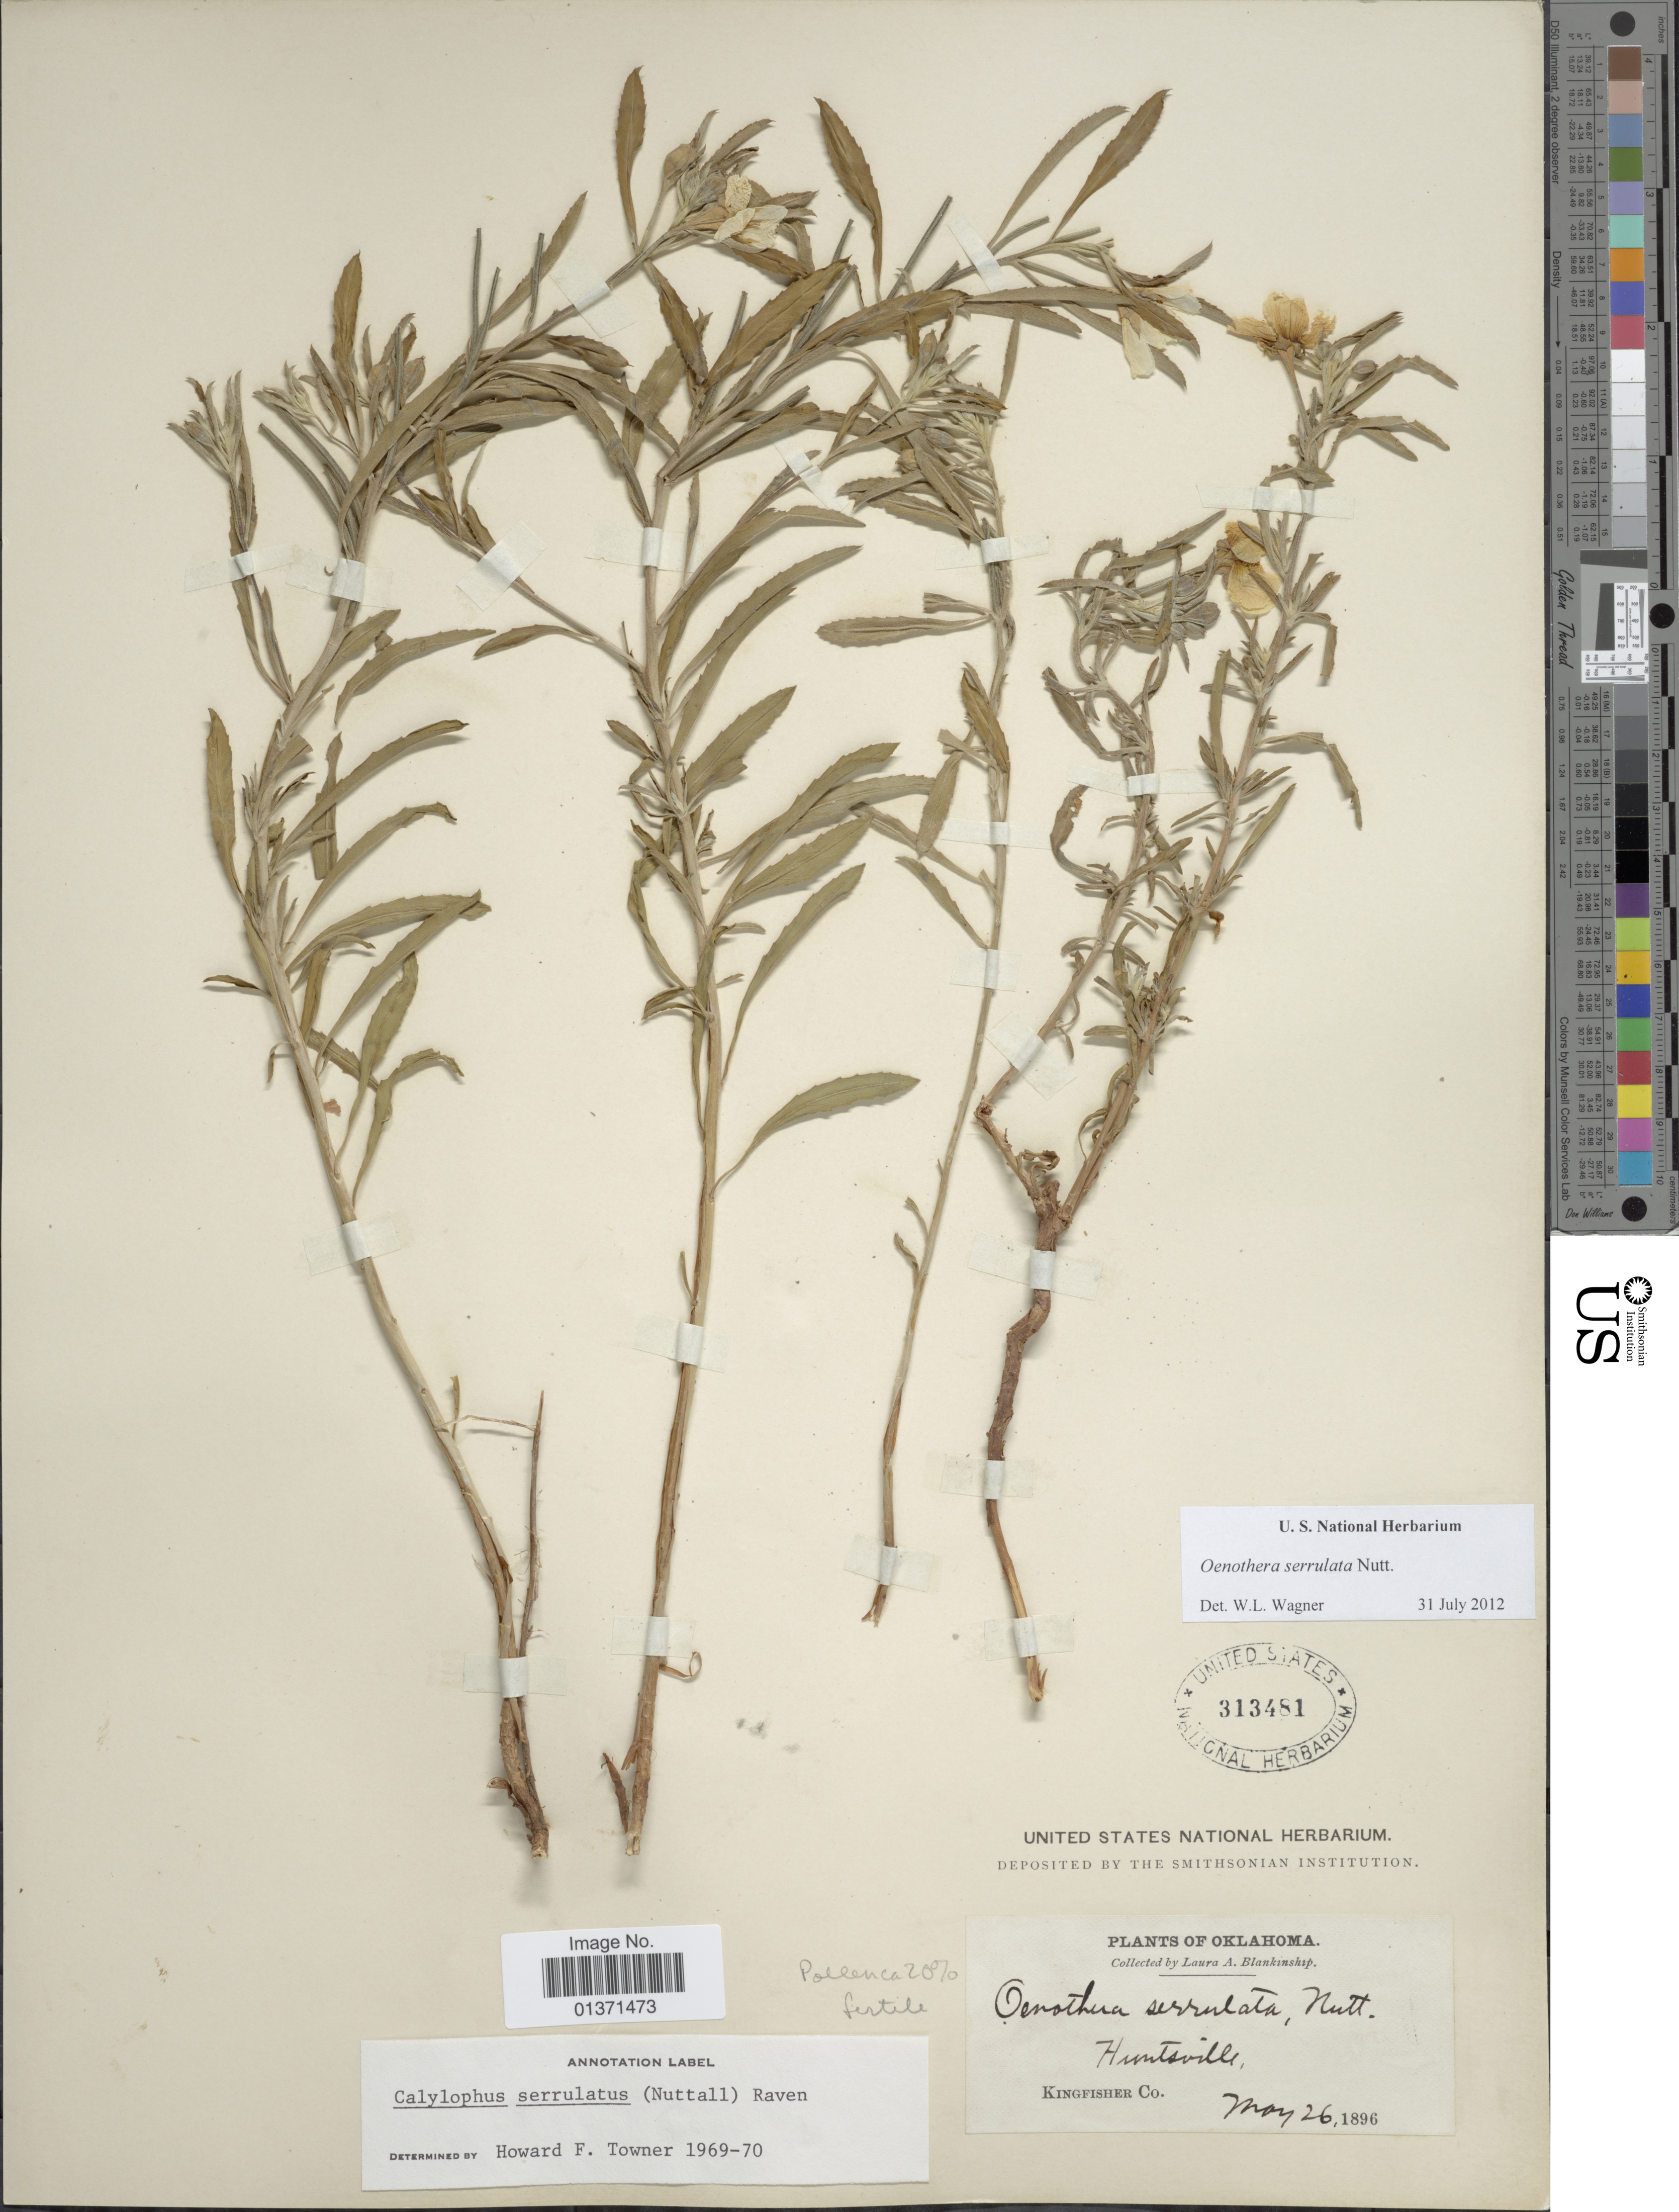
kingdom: Plantae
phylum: Tracheophyta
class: Magnoliopsida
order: Myrtales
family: Onagraceae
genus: Oenothera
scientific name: Oenothera serrulata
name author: Nutt.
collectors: L. A. Blankinship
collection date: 1896-05-26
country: United States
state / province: Oklahoma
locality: Huntsville, Kingfisher Co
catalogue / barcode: US 313481